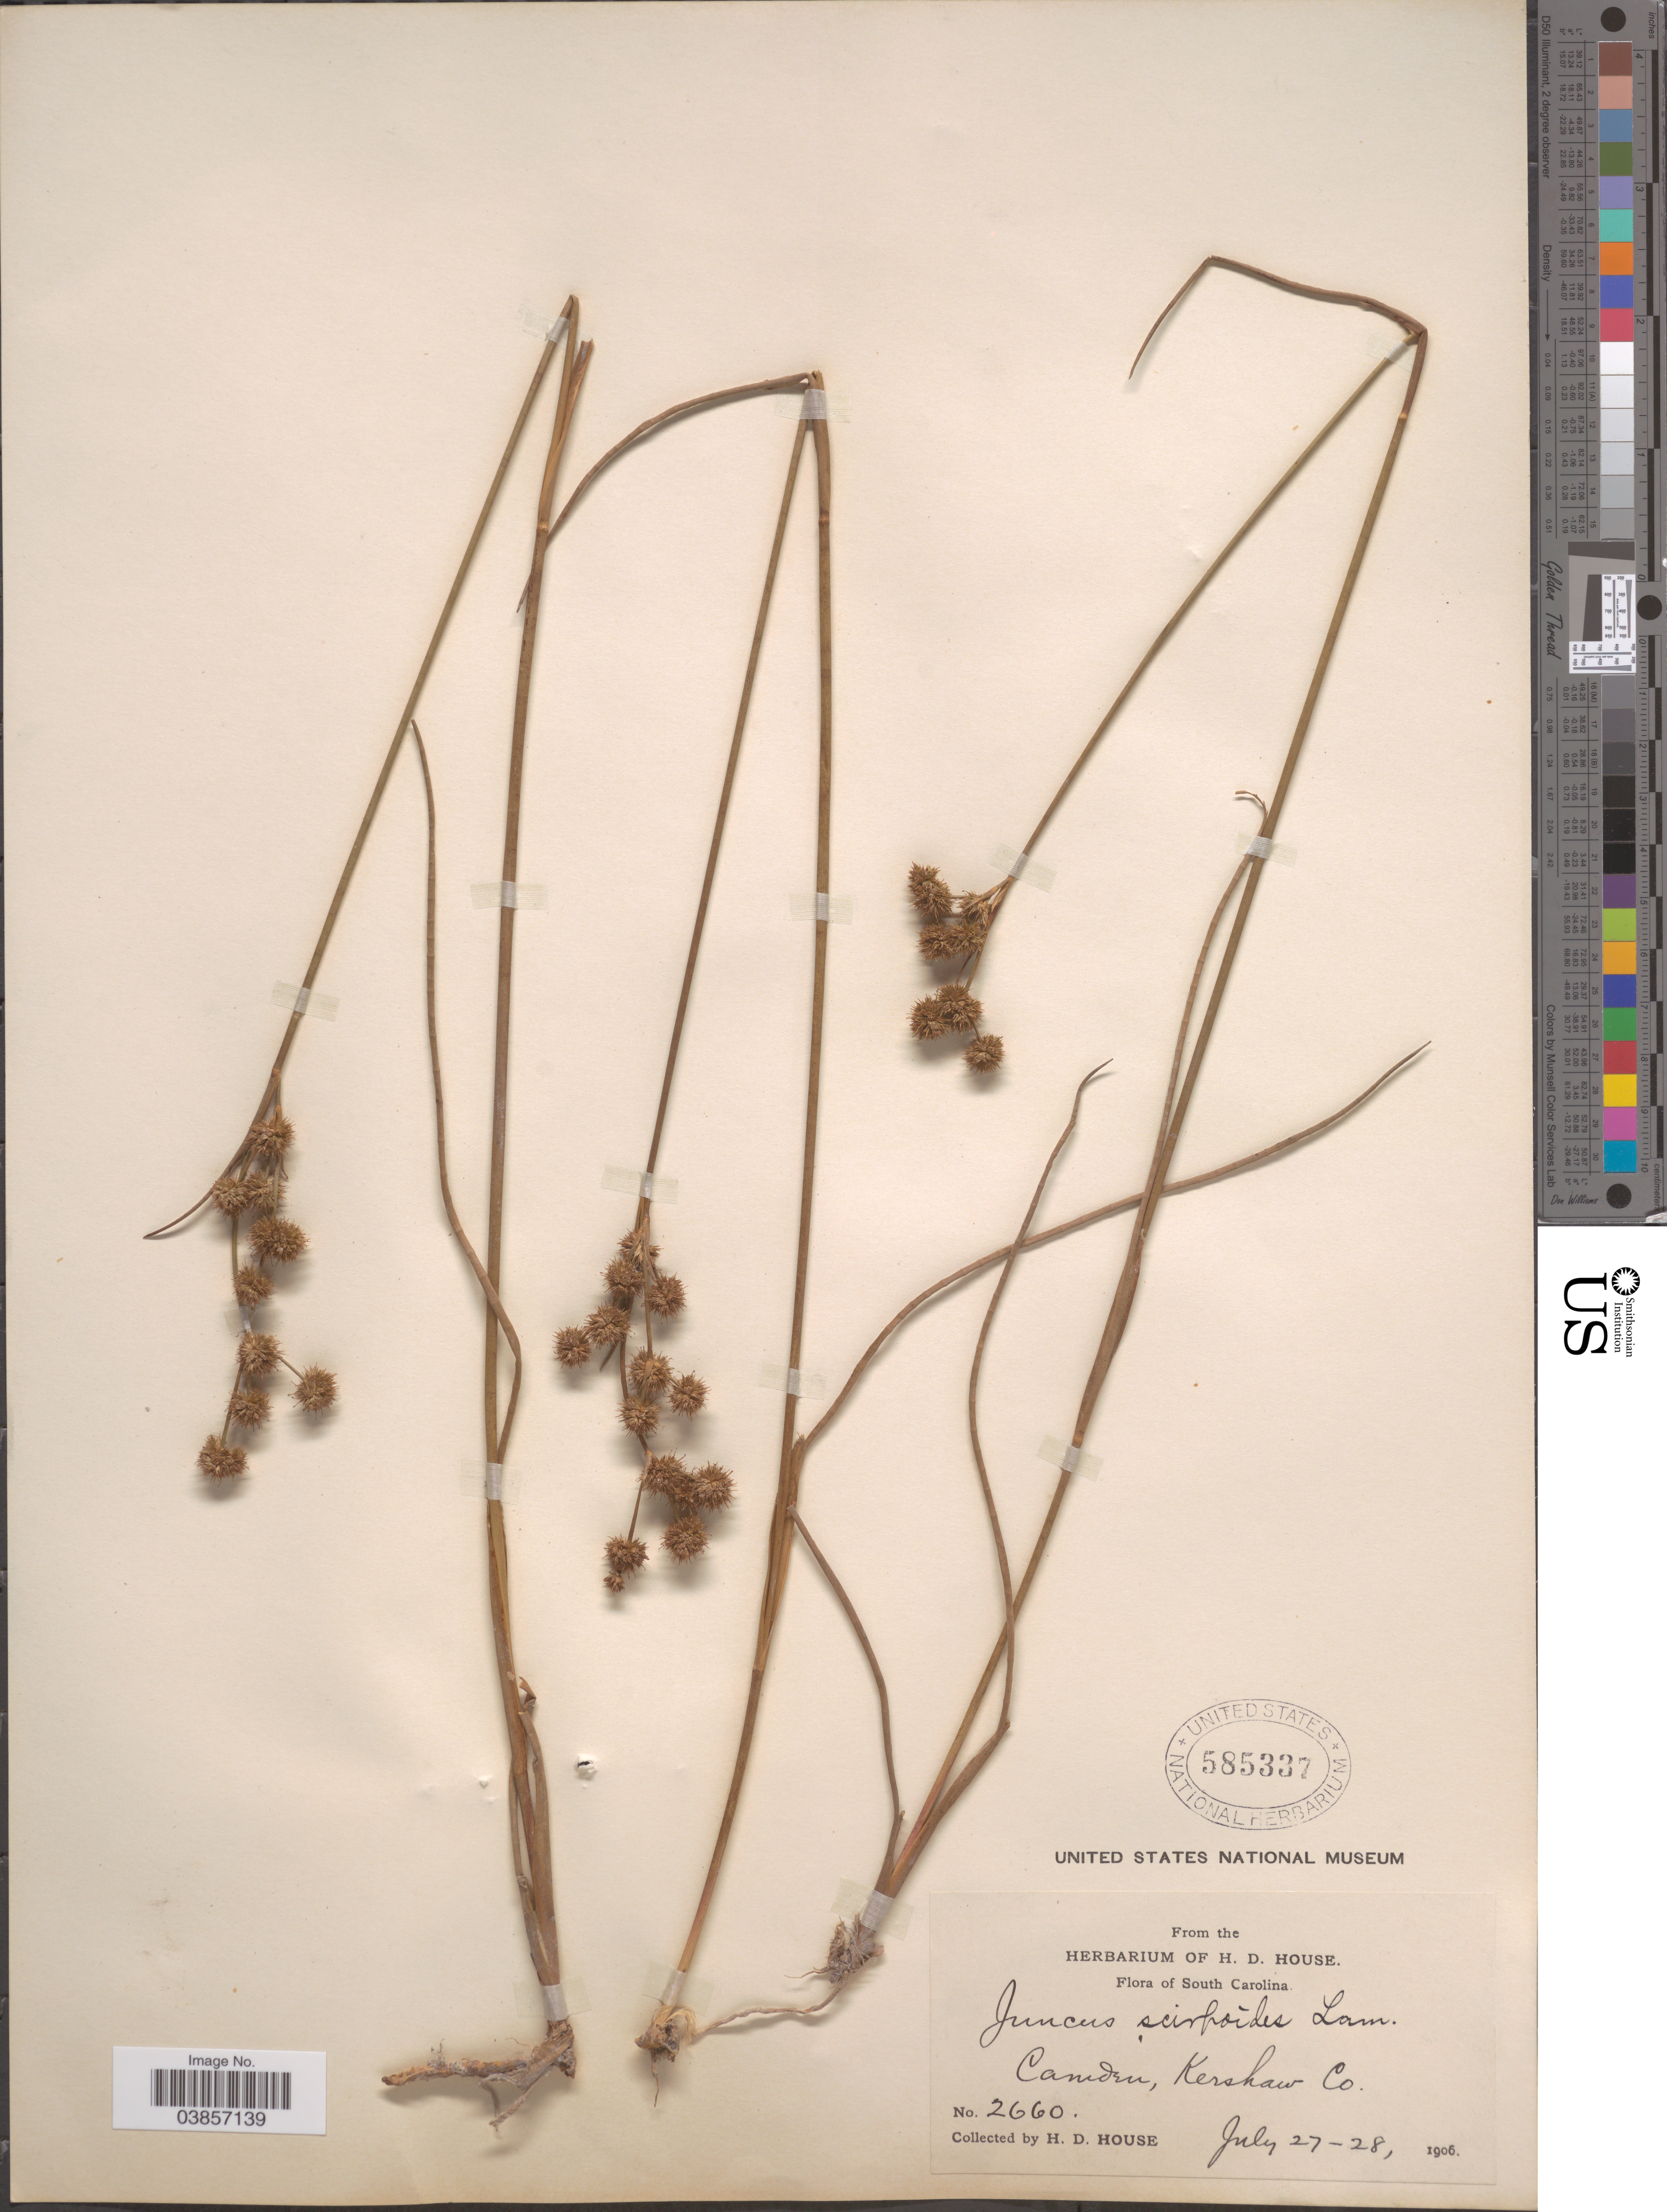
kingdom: Plantae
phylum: Tracheophyta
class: Liliopsida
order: Poales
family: Juncaceae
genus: Juncus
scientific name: Juncus scirpoides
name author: Lam.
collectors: H. D. House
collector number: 2660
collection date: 1906-07-27/1906-07-28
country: United States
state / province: South Carolina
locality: Camden, Kershaw Co.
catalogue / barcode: US 585337